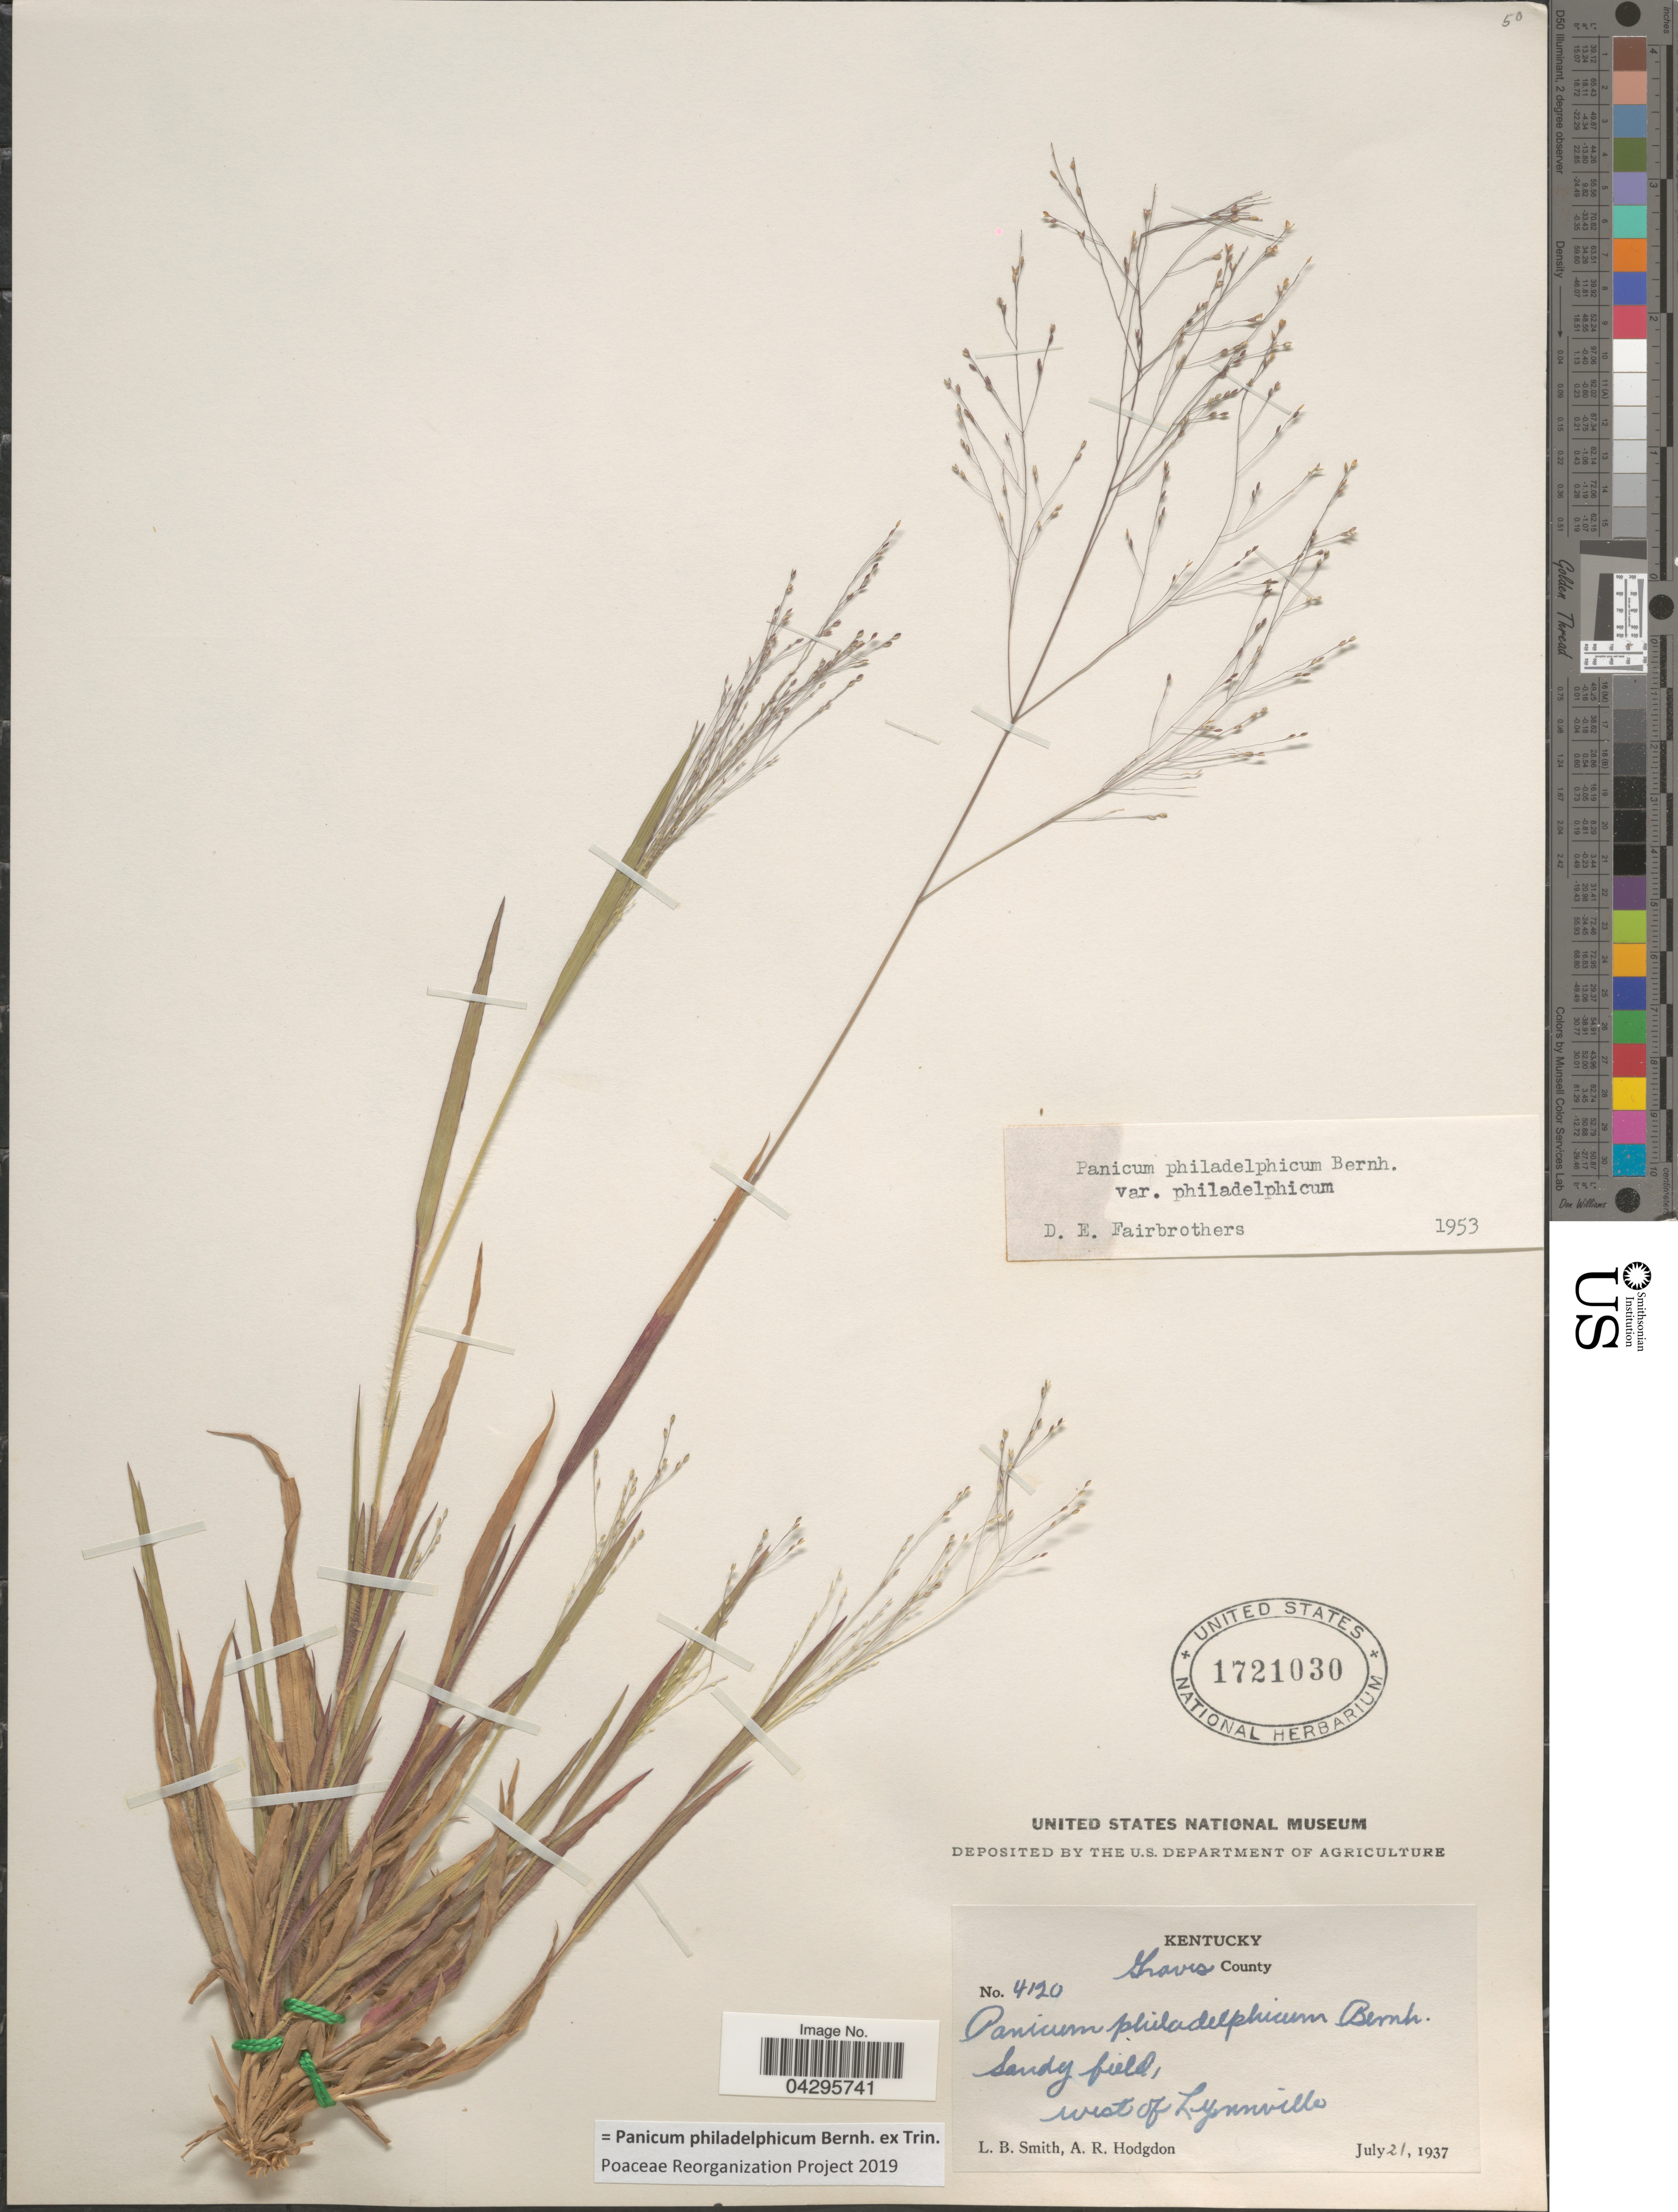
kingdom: Plantae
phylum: Tracheophyta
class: Liliopsida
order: Poales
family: Poaceae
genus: Panicum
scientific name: Panicum philadelphicum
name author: Bernh. ex Trin.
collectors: L. Smith & A. R. Hodgdon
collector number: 4120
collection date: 1937-07-21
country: United States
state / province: Kentucky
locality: Graves County. Sandy field, west of Lynnville.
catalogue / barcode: US 1721030